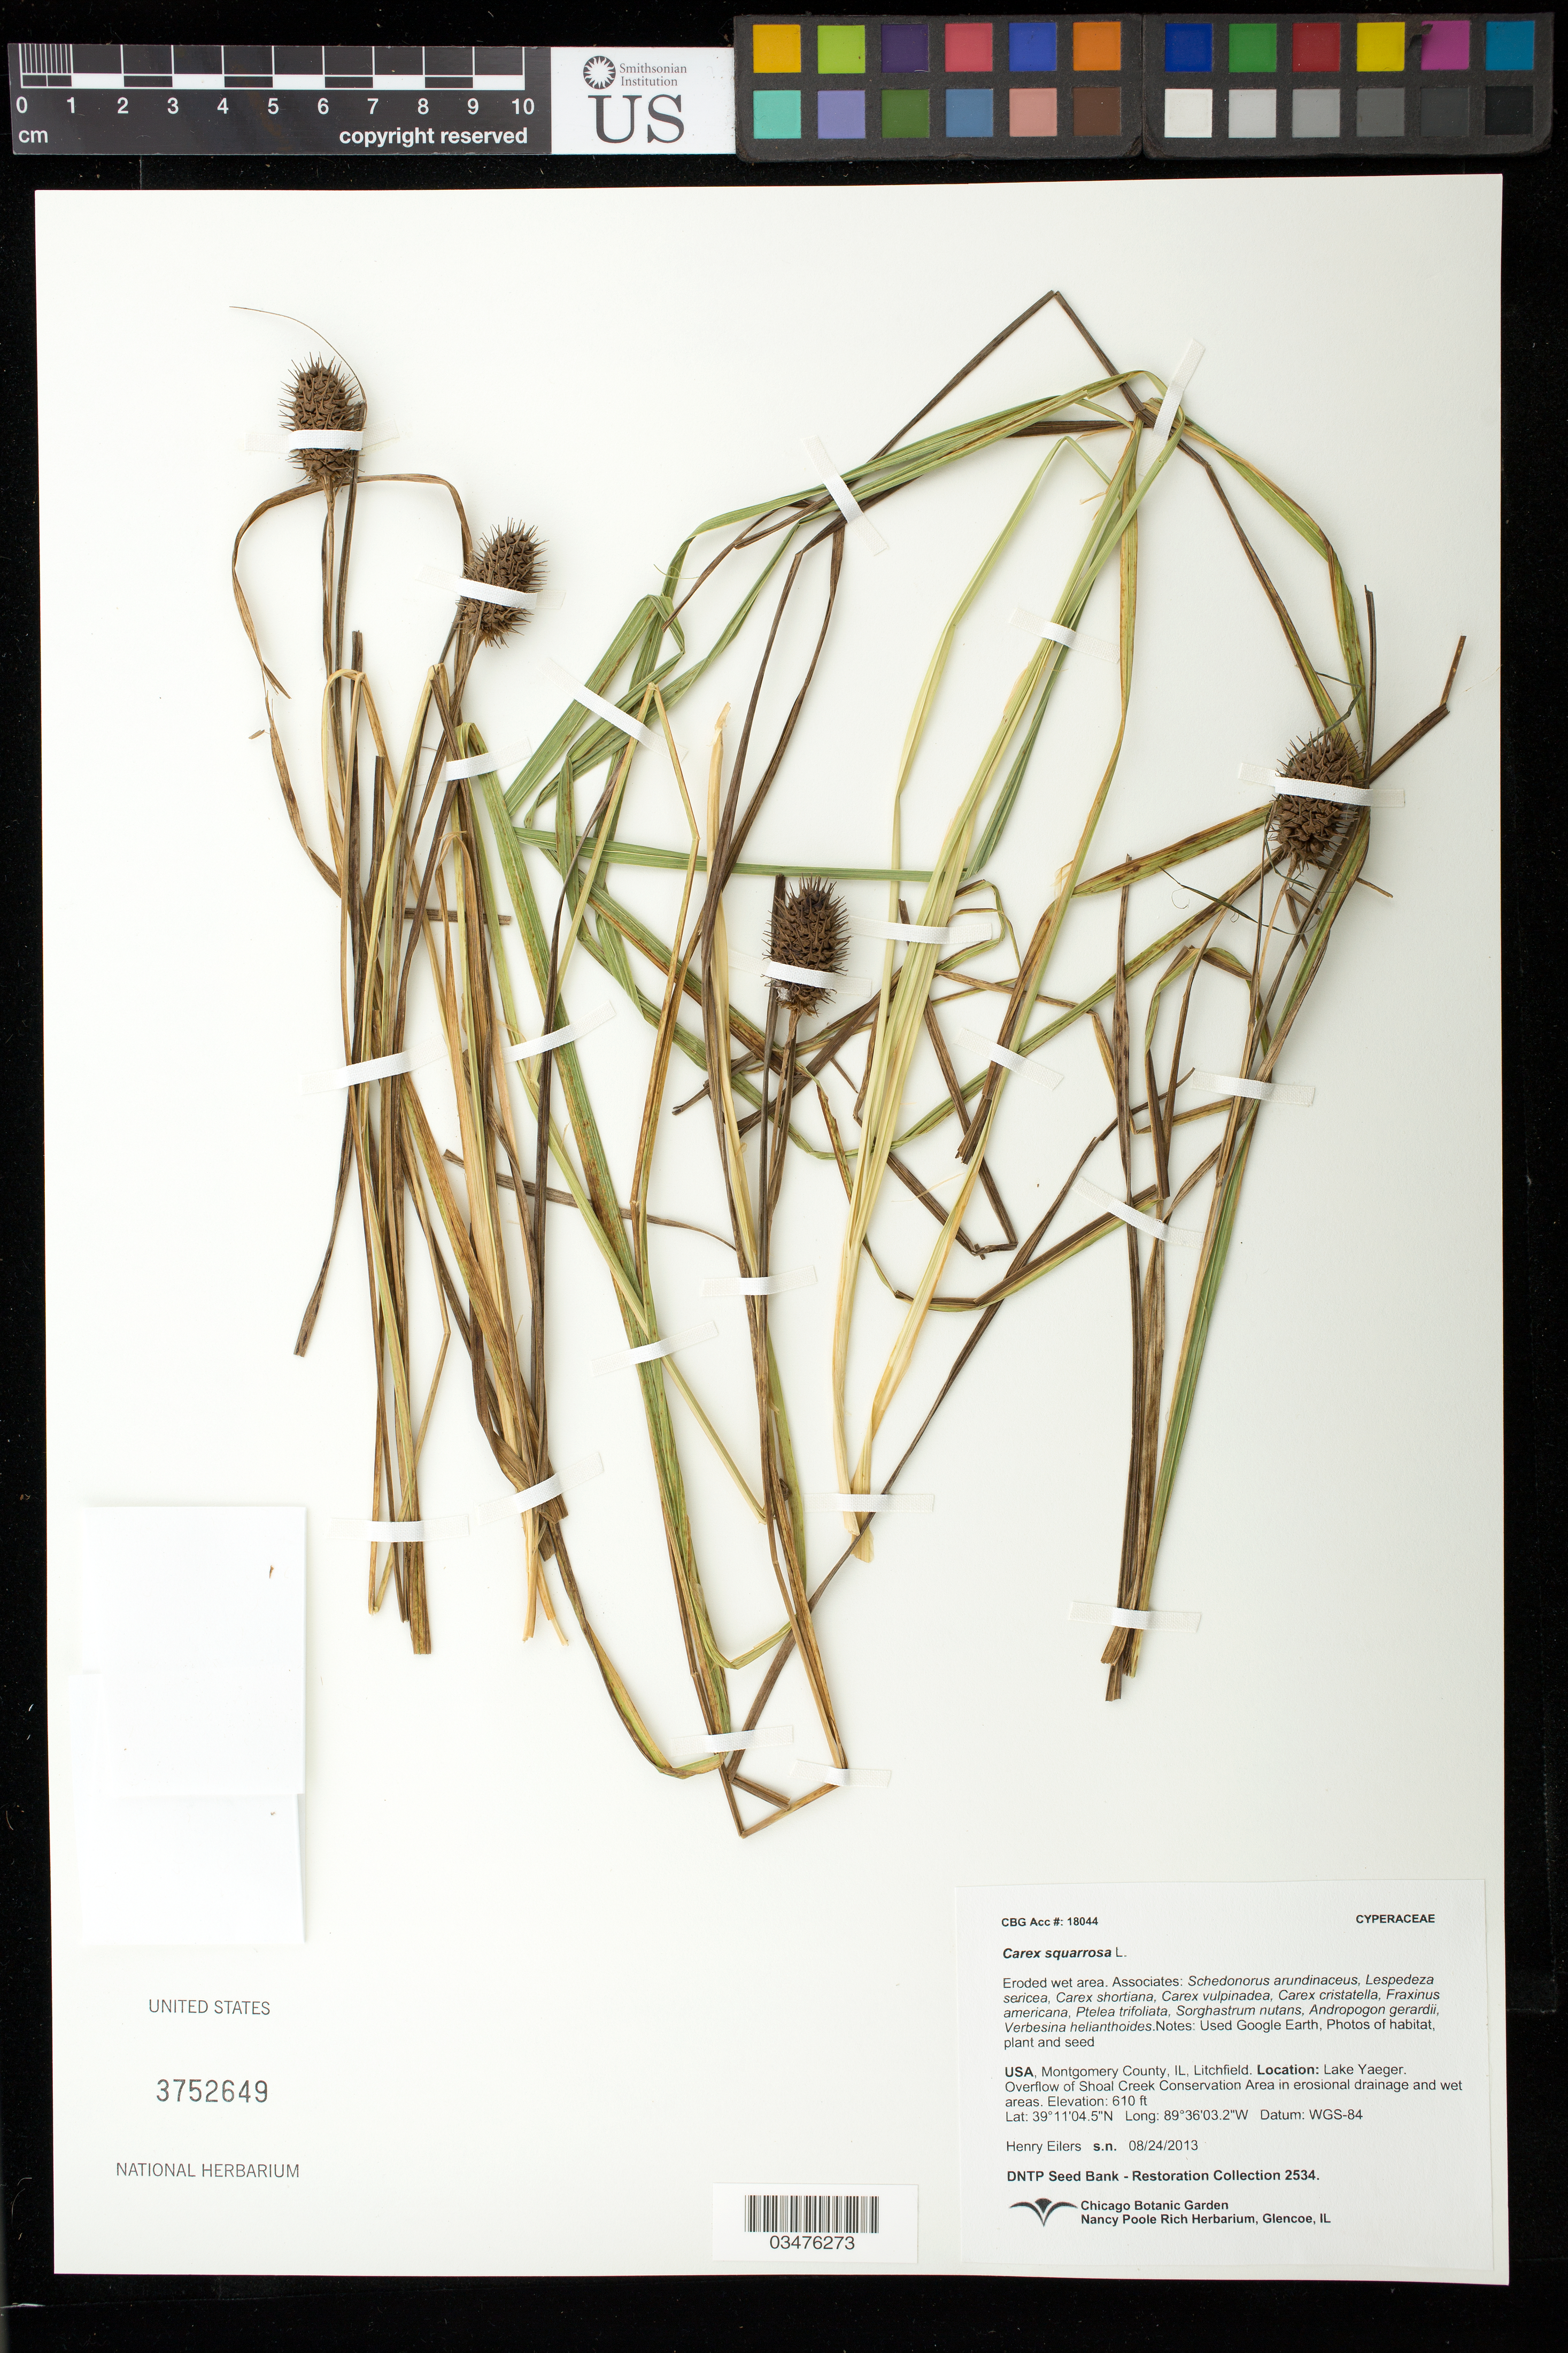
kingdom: Plantae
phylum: Tracheophyta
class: Liliopsida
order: Poales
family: Cyperaceae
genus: Carex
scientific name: Carex squarrosa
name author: L.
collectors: H. Eilers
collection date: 2013-08-08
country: United States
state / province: Illinois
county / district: Montgomery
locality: Litchfield, Overflow of Shoal Creek Conservation Area. Lake Yaeger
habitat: Eroded wet area. With Ptelea trifoliata, Andropogon gerardii, ect.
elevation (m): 186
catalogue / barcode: US 3752649